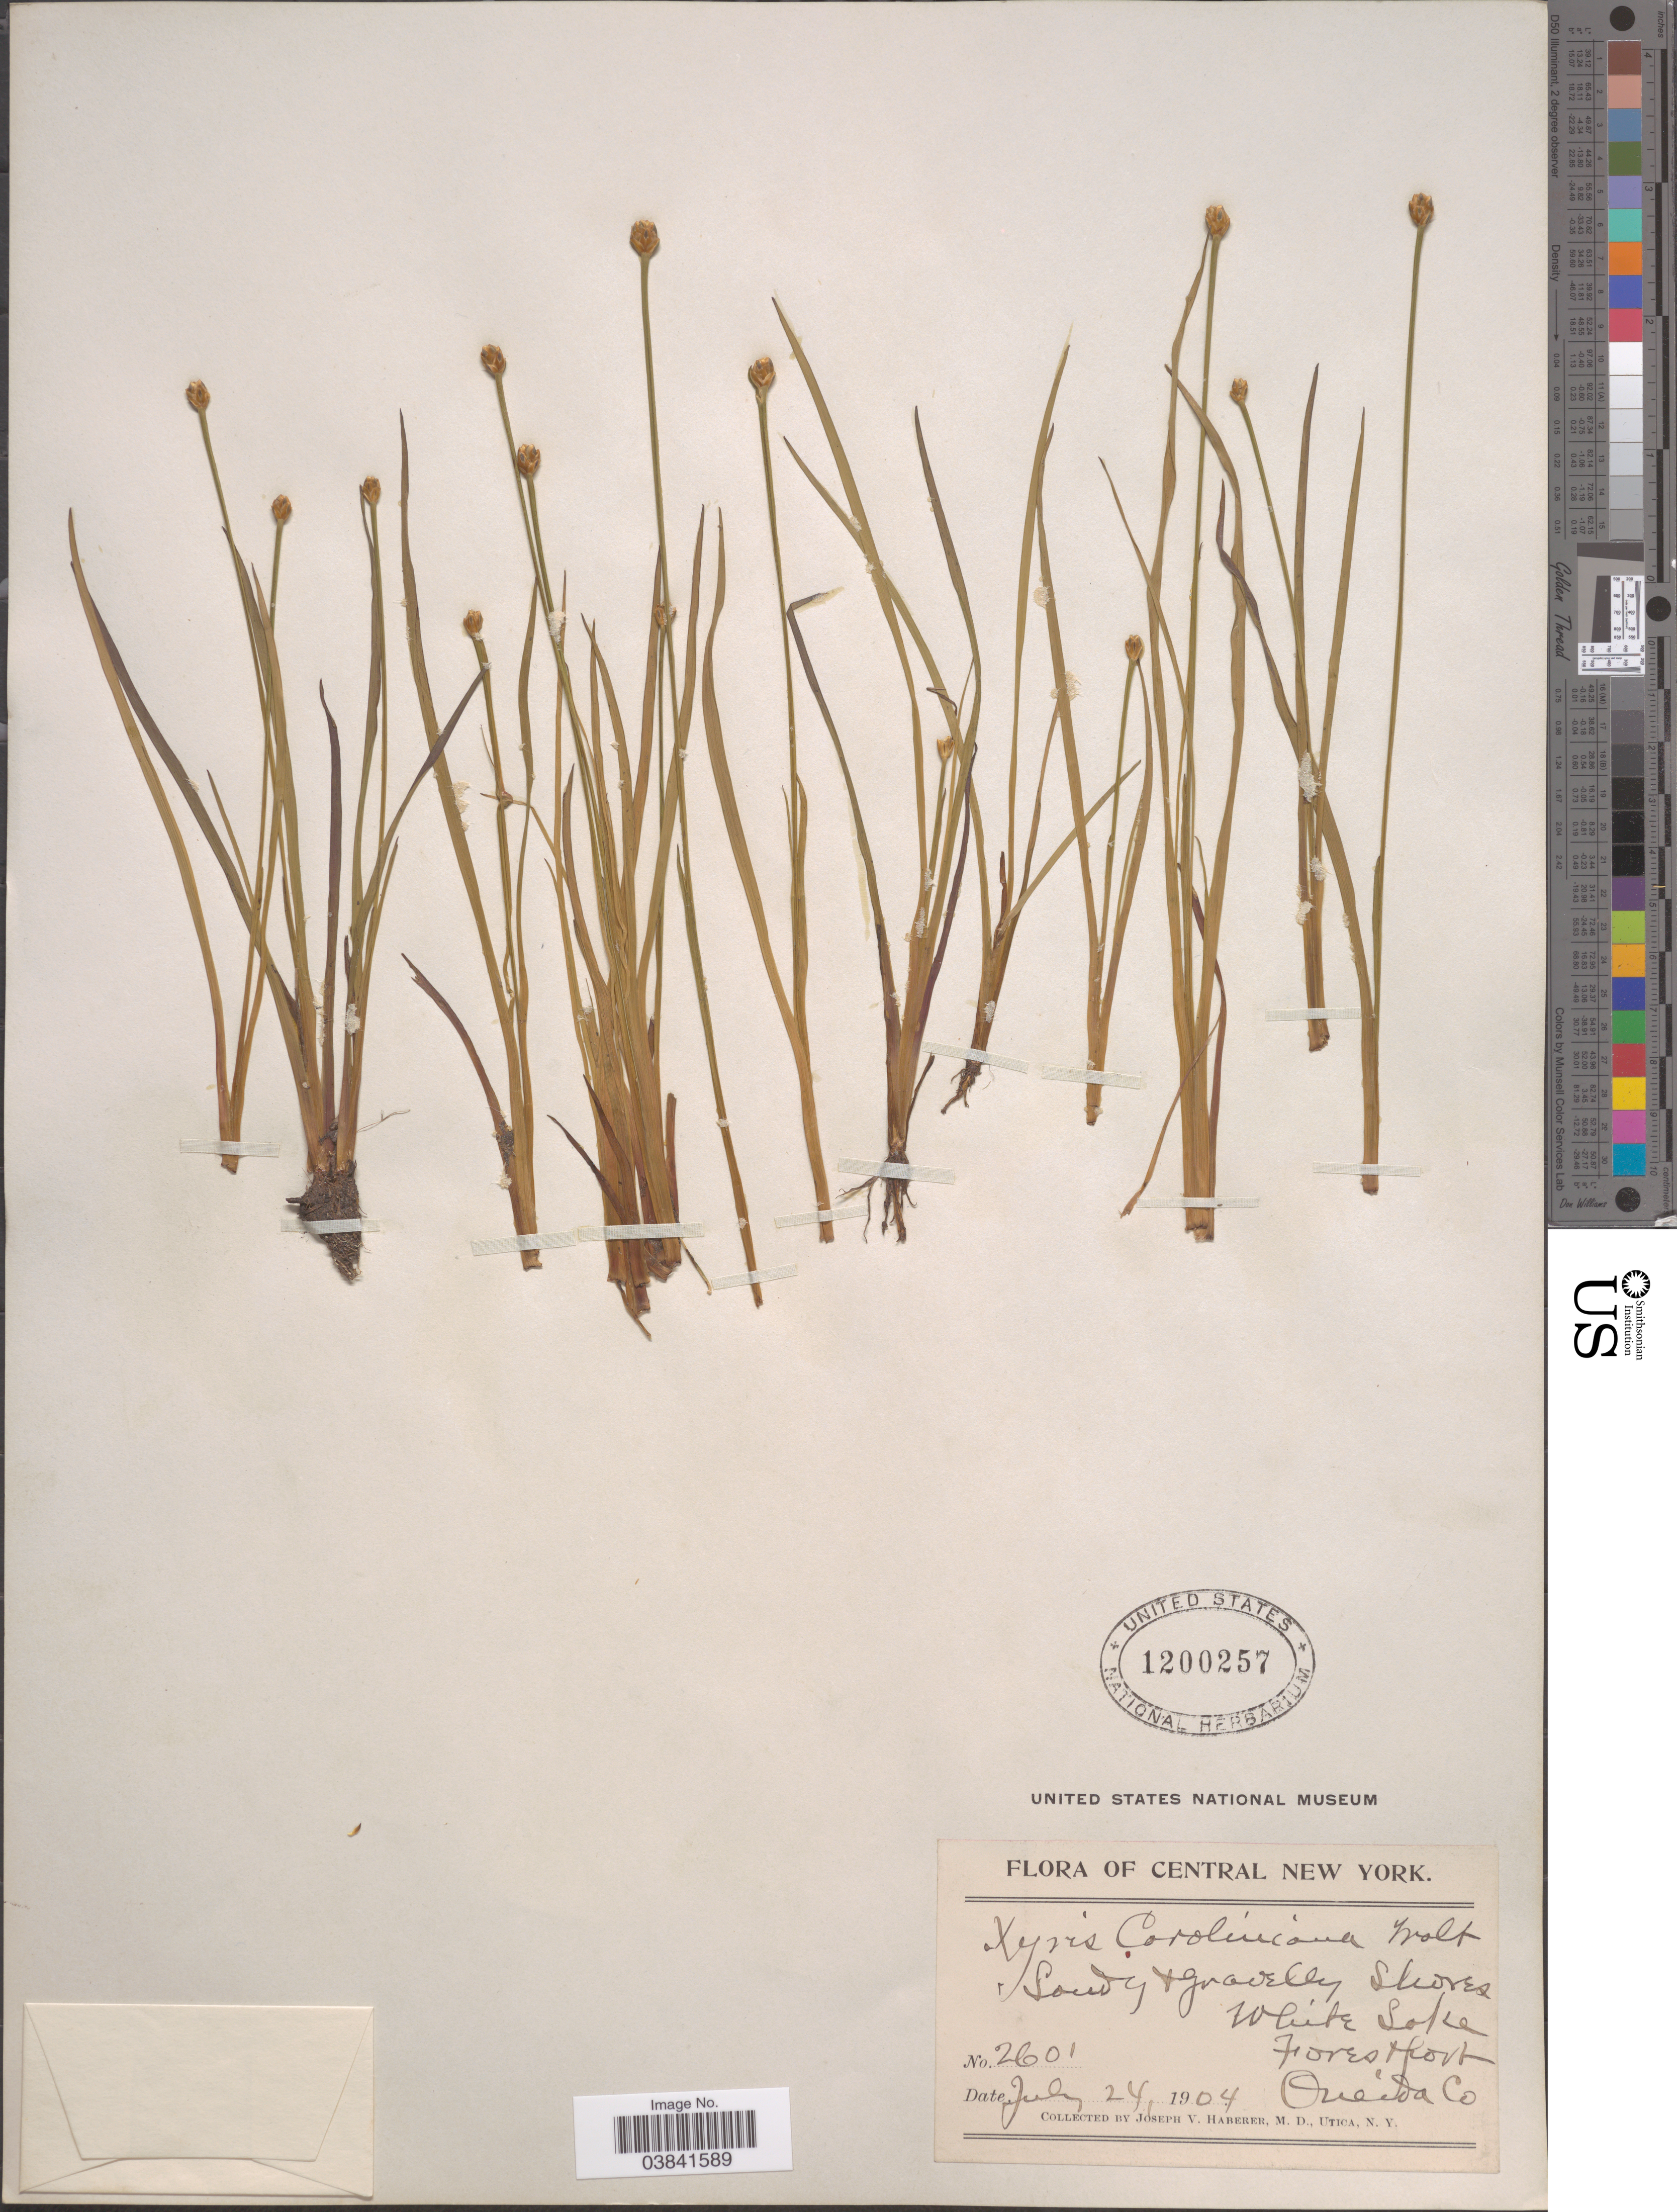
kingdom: Plantae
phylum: Tracheophyta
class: Liliopsida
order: Poales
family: Xyridaceae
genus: Xyris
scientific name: Xyris difformis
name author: Chapm.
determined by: Strong, Mark T., (BOT), Smithsonian Institution - National Museum of Natural History (UNITED STATES)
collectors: J. V. Haberer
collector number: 2601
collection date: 1904-07-24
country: United States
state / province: New York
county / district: Oneida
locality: Central New York. White Lake. Forestport. Oneida Co.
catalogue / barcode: US 1200257